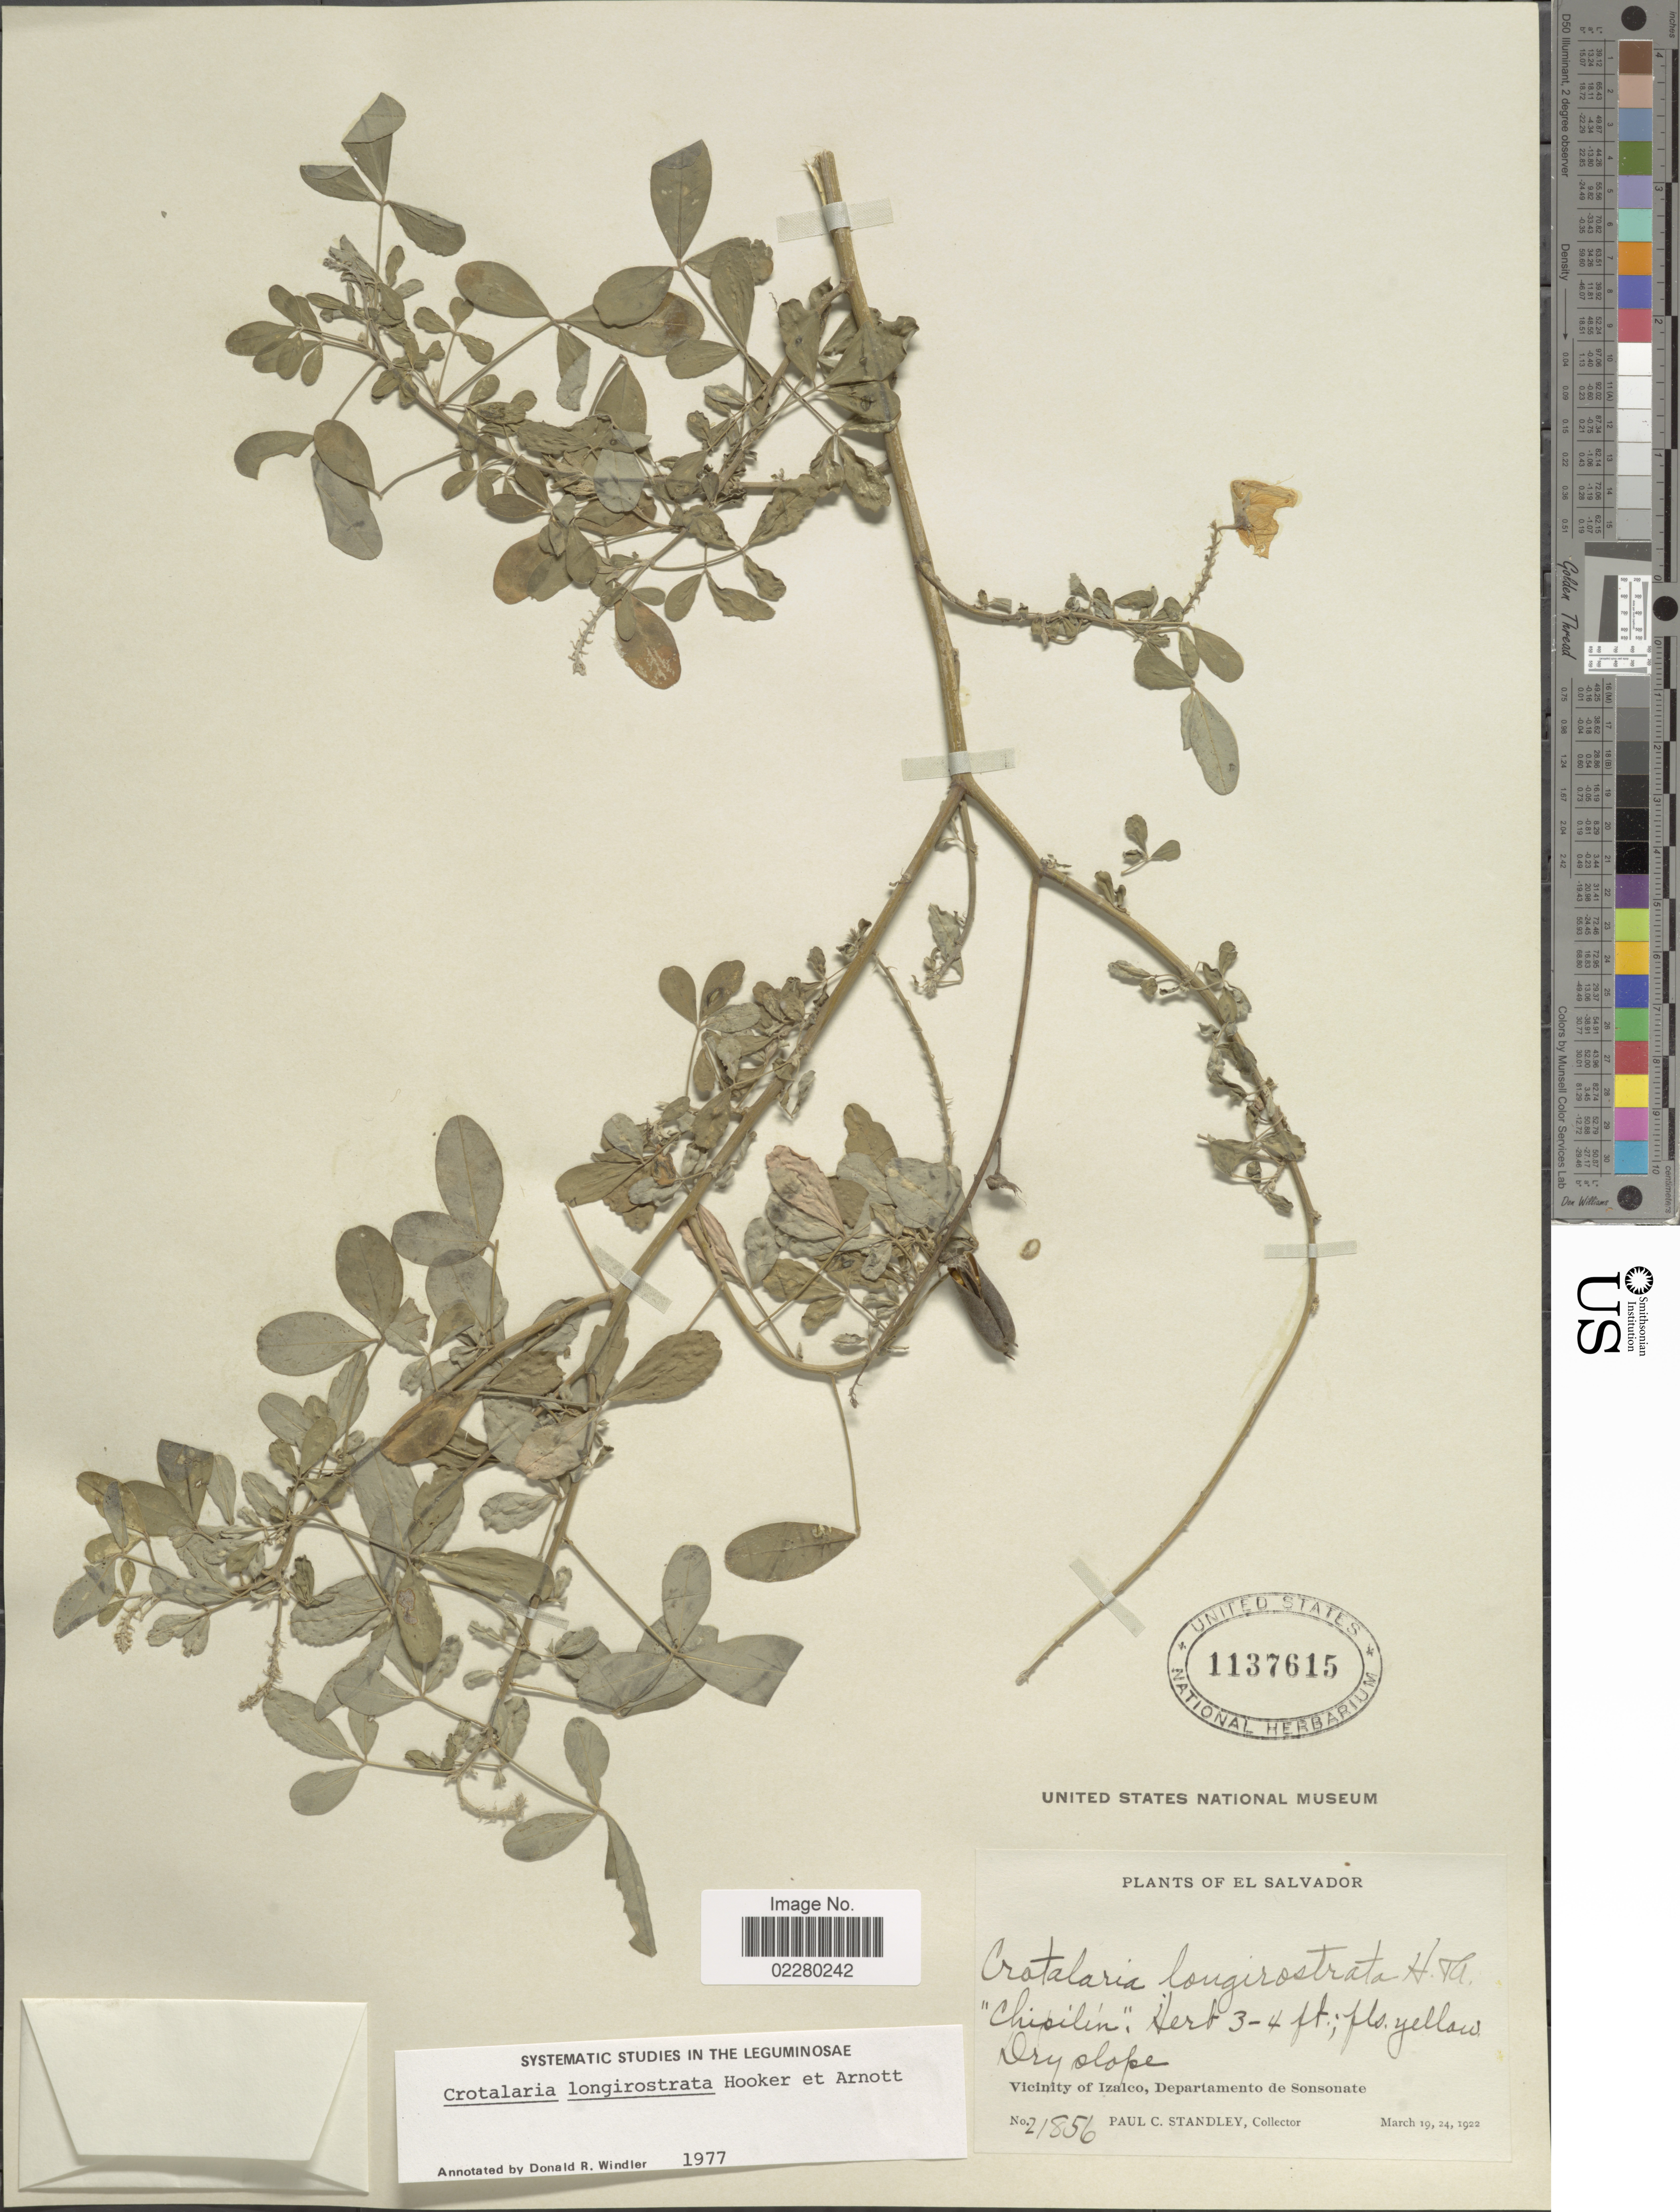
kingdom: Plantae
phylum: Tracheophyta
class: Magnoliopsida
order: Fabales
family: Fabaceae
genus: Crotalaria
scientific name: Crotalaria longirostrata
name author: Hook. & Arn.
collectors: P. C. Standley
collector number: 21856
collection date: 1922-03-19/1922-03-24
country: El Salvador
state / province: Sonsonate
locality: Vicinity of Izalco, Departamento de Sonsonate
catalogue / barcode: US 1137615